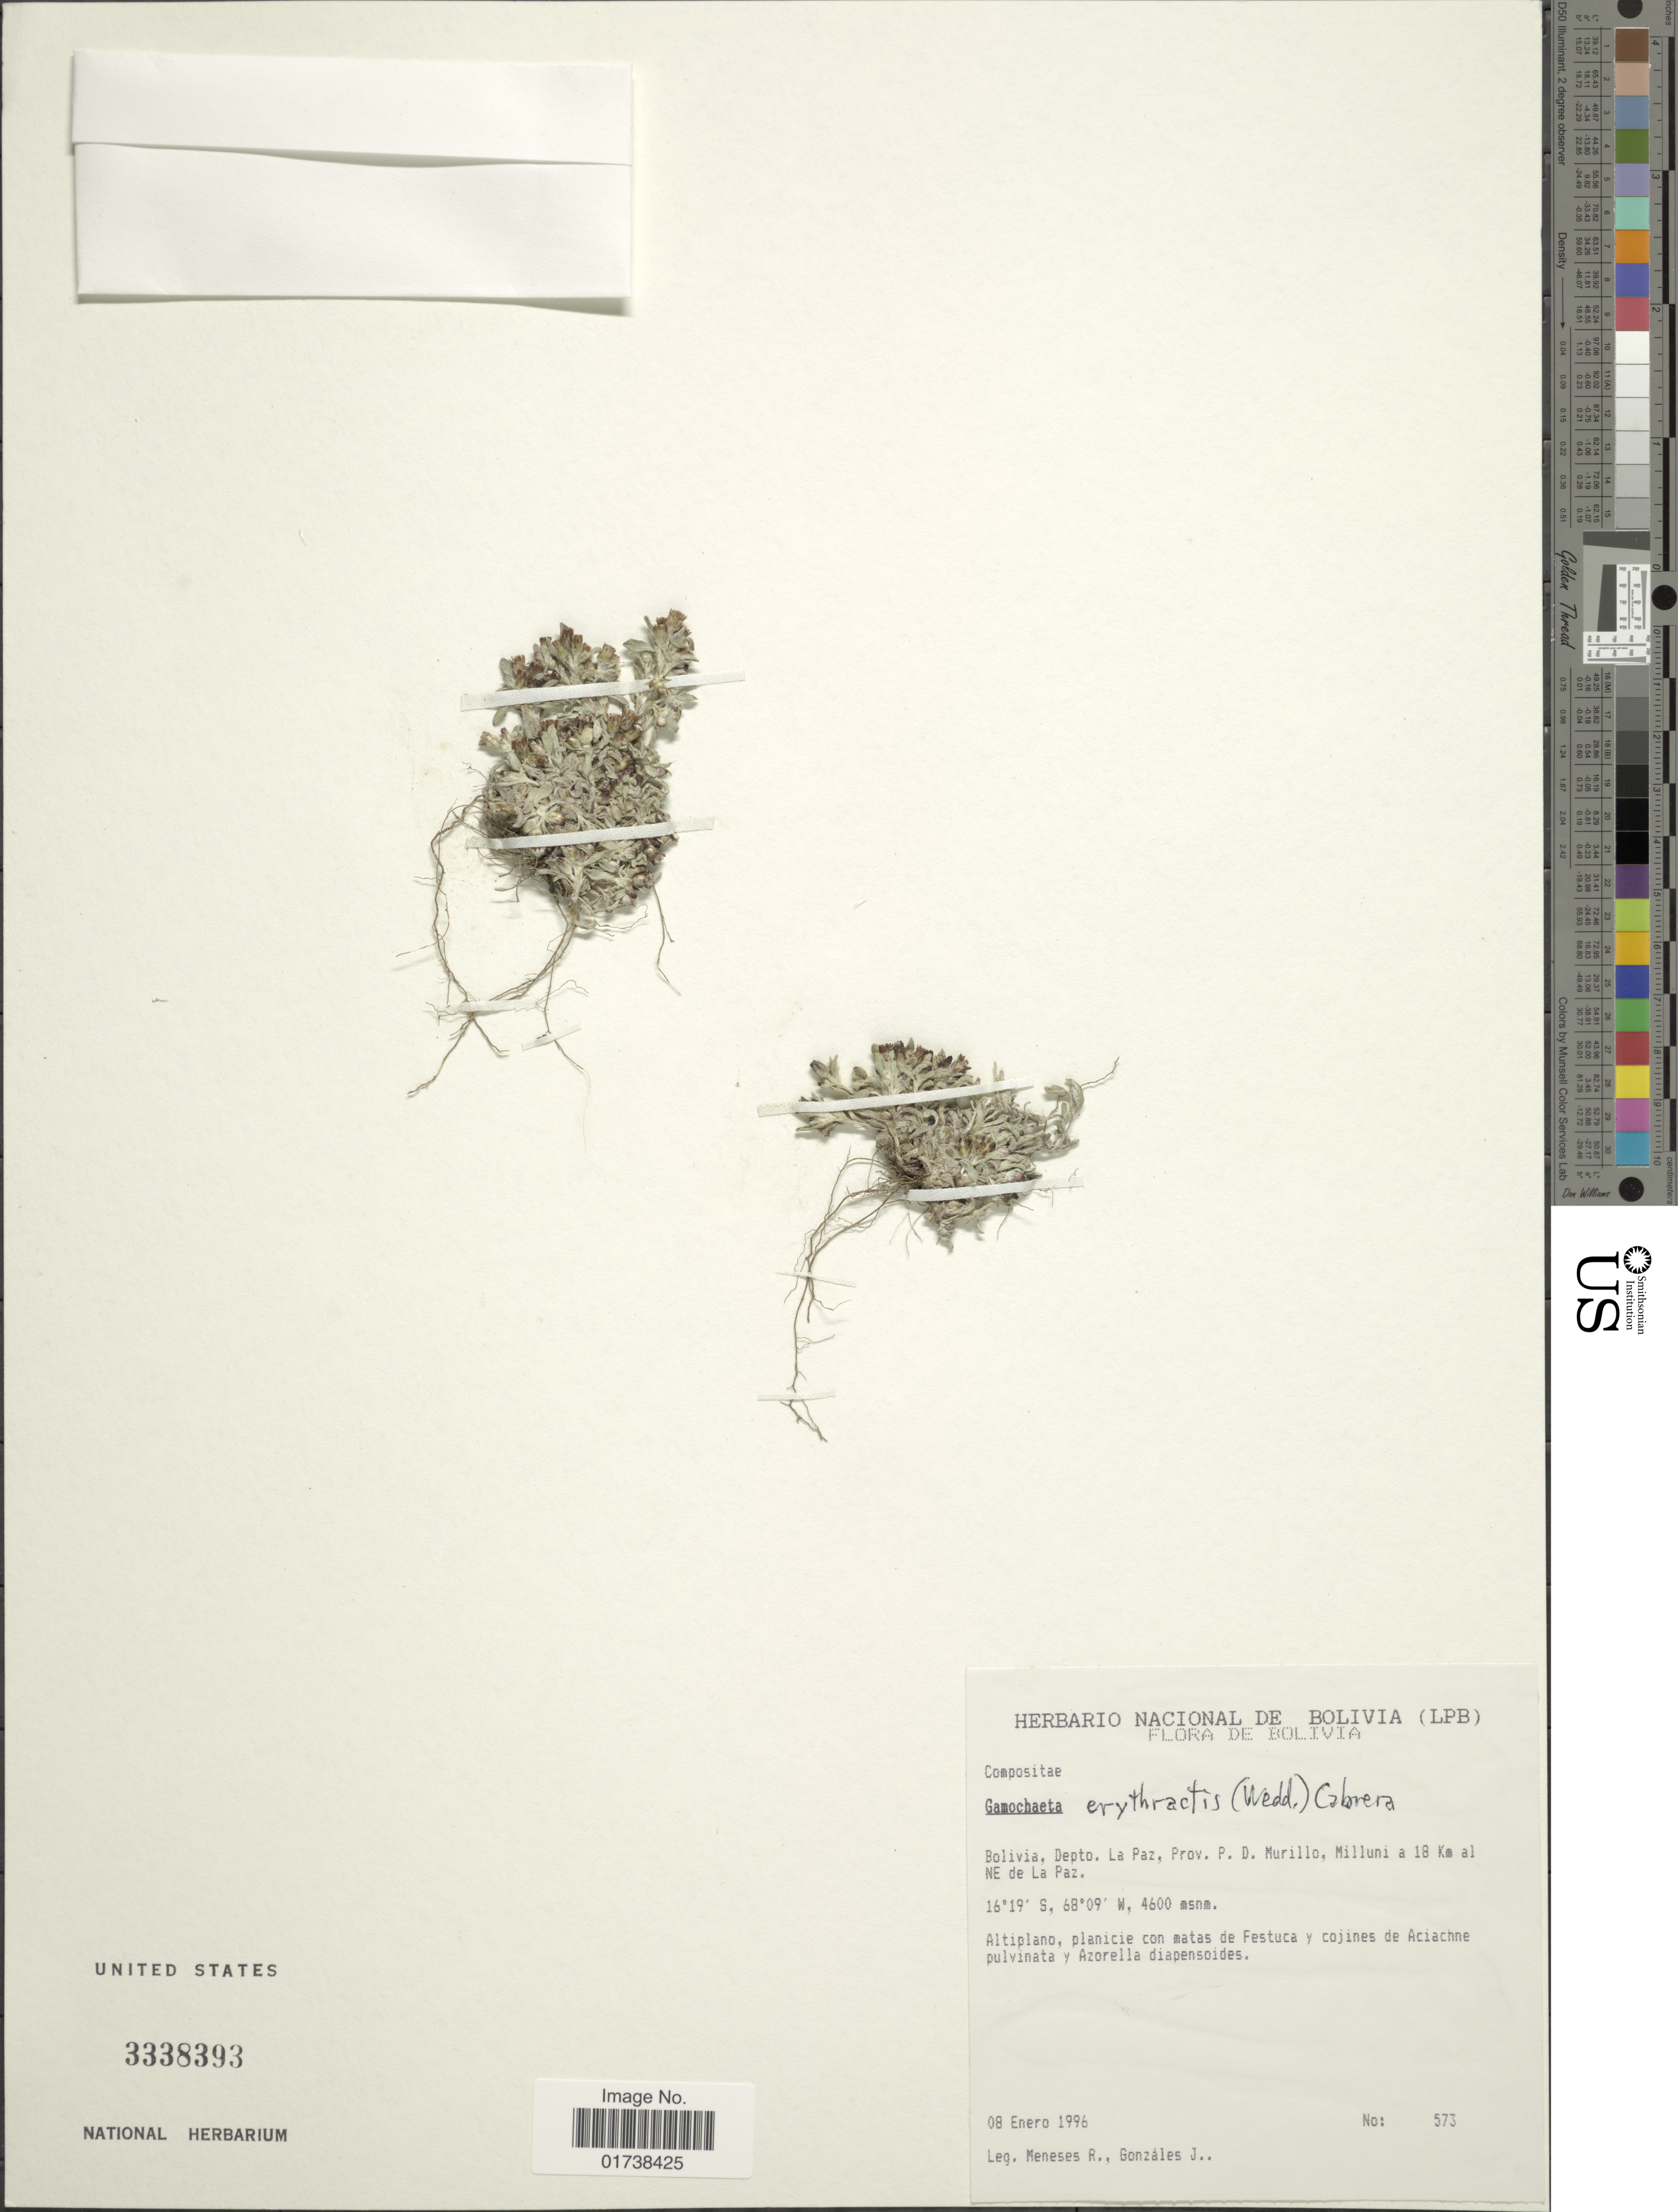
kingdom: Plantae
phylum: Tracheophyta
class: Magnoliopsida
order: Asterales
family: Asteraceae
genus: Gamochaeta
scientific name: Gamochaeta erythractis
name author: (Wedd.) Cabrera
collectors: R. I. Meneses & J. Gonzales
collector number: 573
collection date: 1996-01-08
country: Bolivia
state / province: La Paz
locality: Depto. La Paz, Prov. P.D. Murillo, Milluni a 18 km al NE de La Paz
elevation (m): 4600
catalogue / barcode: US 3338393